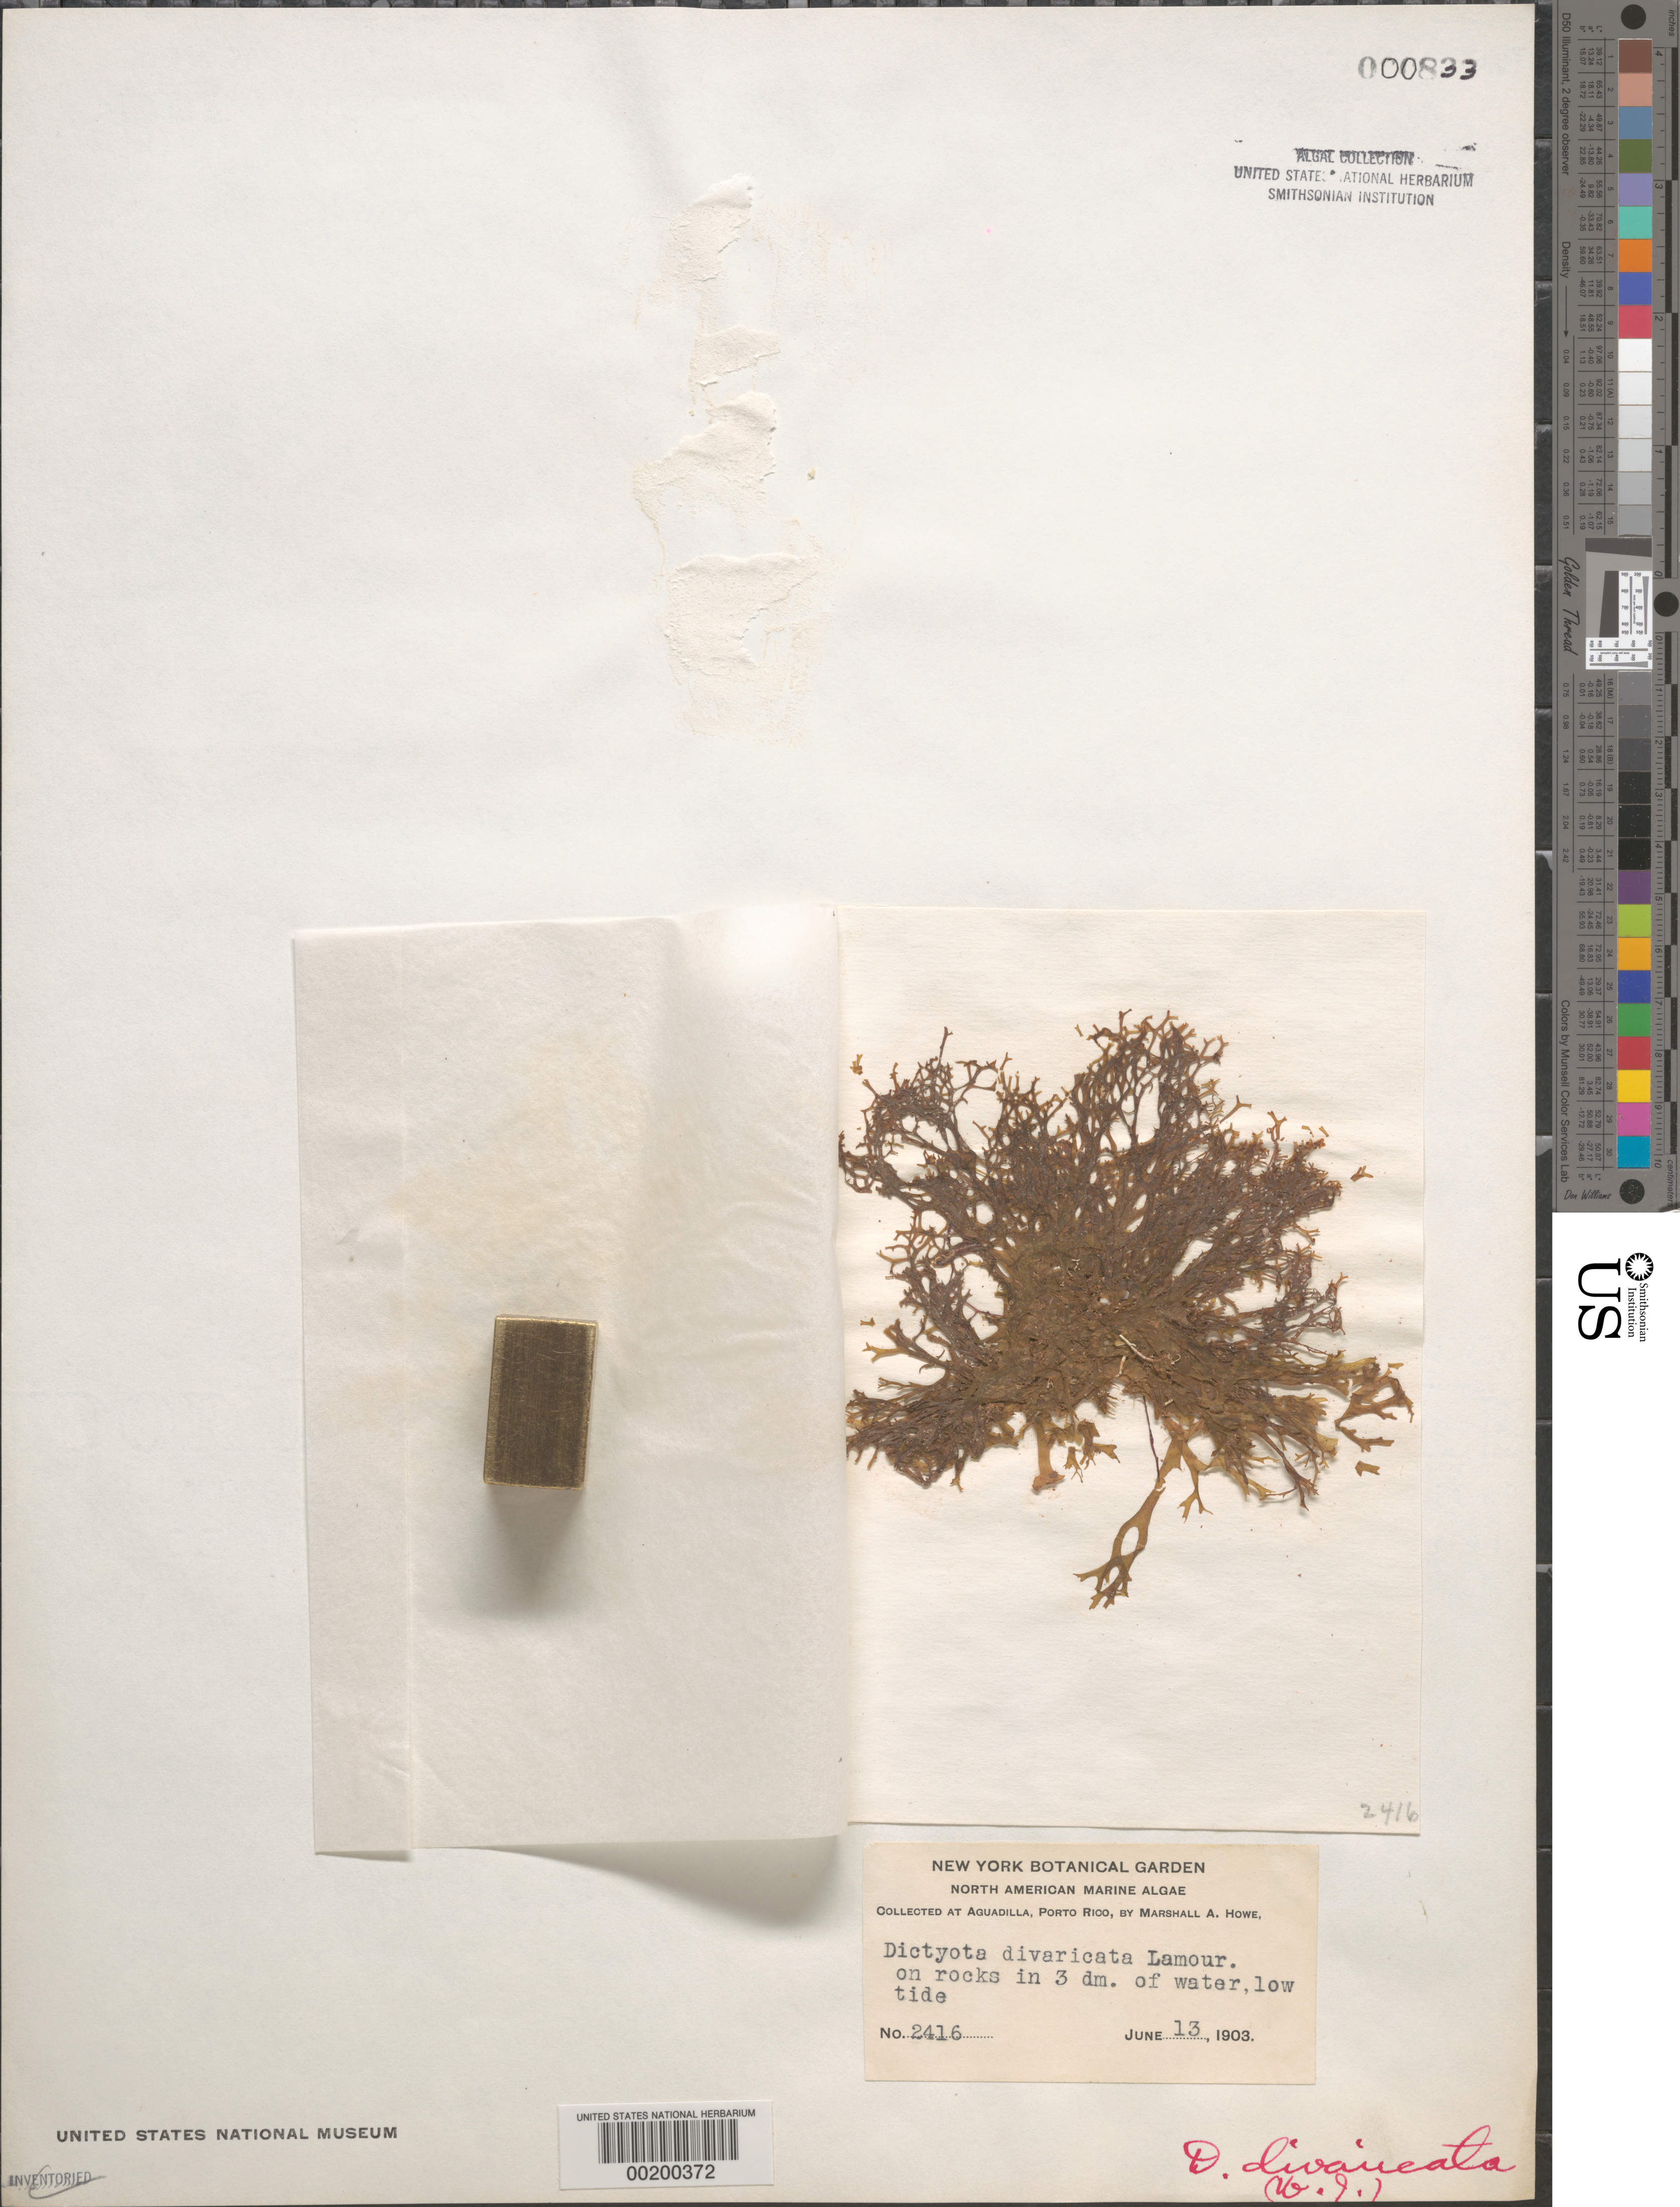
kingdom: Chromista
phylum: Ochrophyta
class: Phaeophyceae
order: Dictyotales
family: Dictyotaceae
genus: Dictyota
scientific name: Dictyota divaricata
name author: J.V.Lamouroux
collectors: M. A. Howe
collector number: MAH 2416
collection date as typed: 13 Jun 1903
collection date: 1903-06-13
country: Puerto Rico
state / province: Aguadilla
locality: Aguadilla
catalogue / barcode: US 833